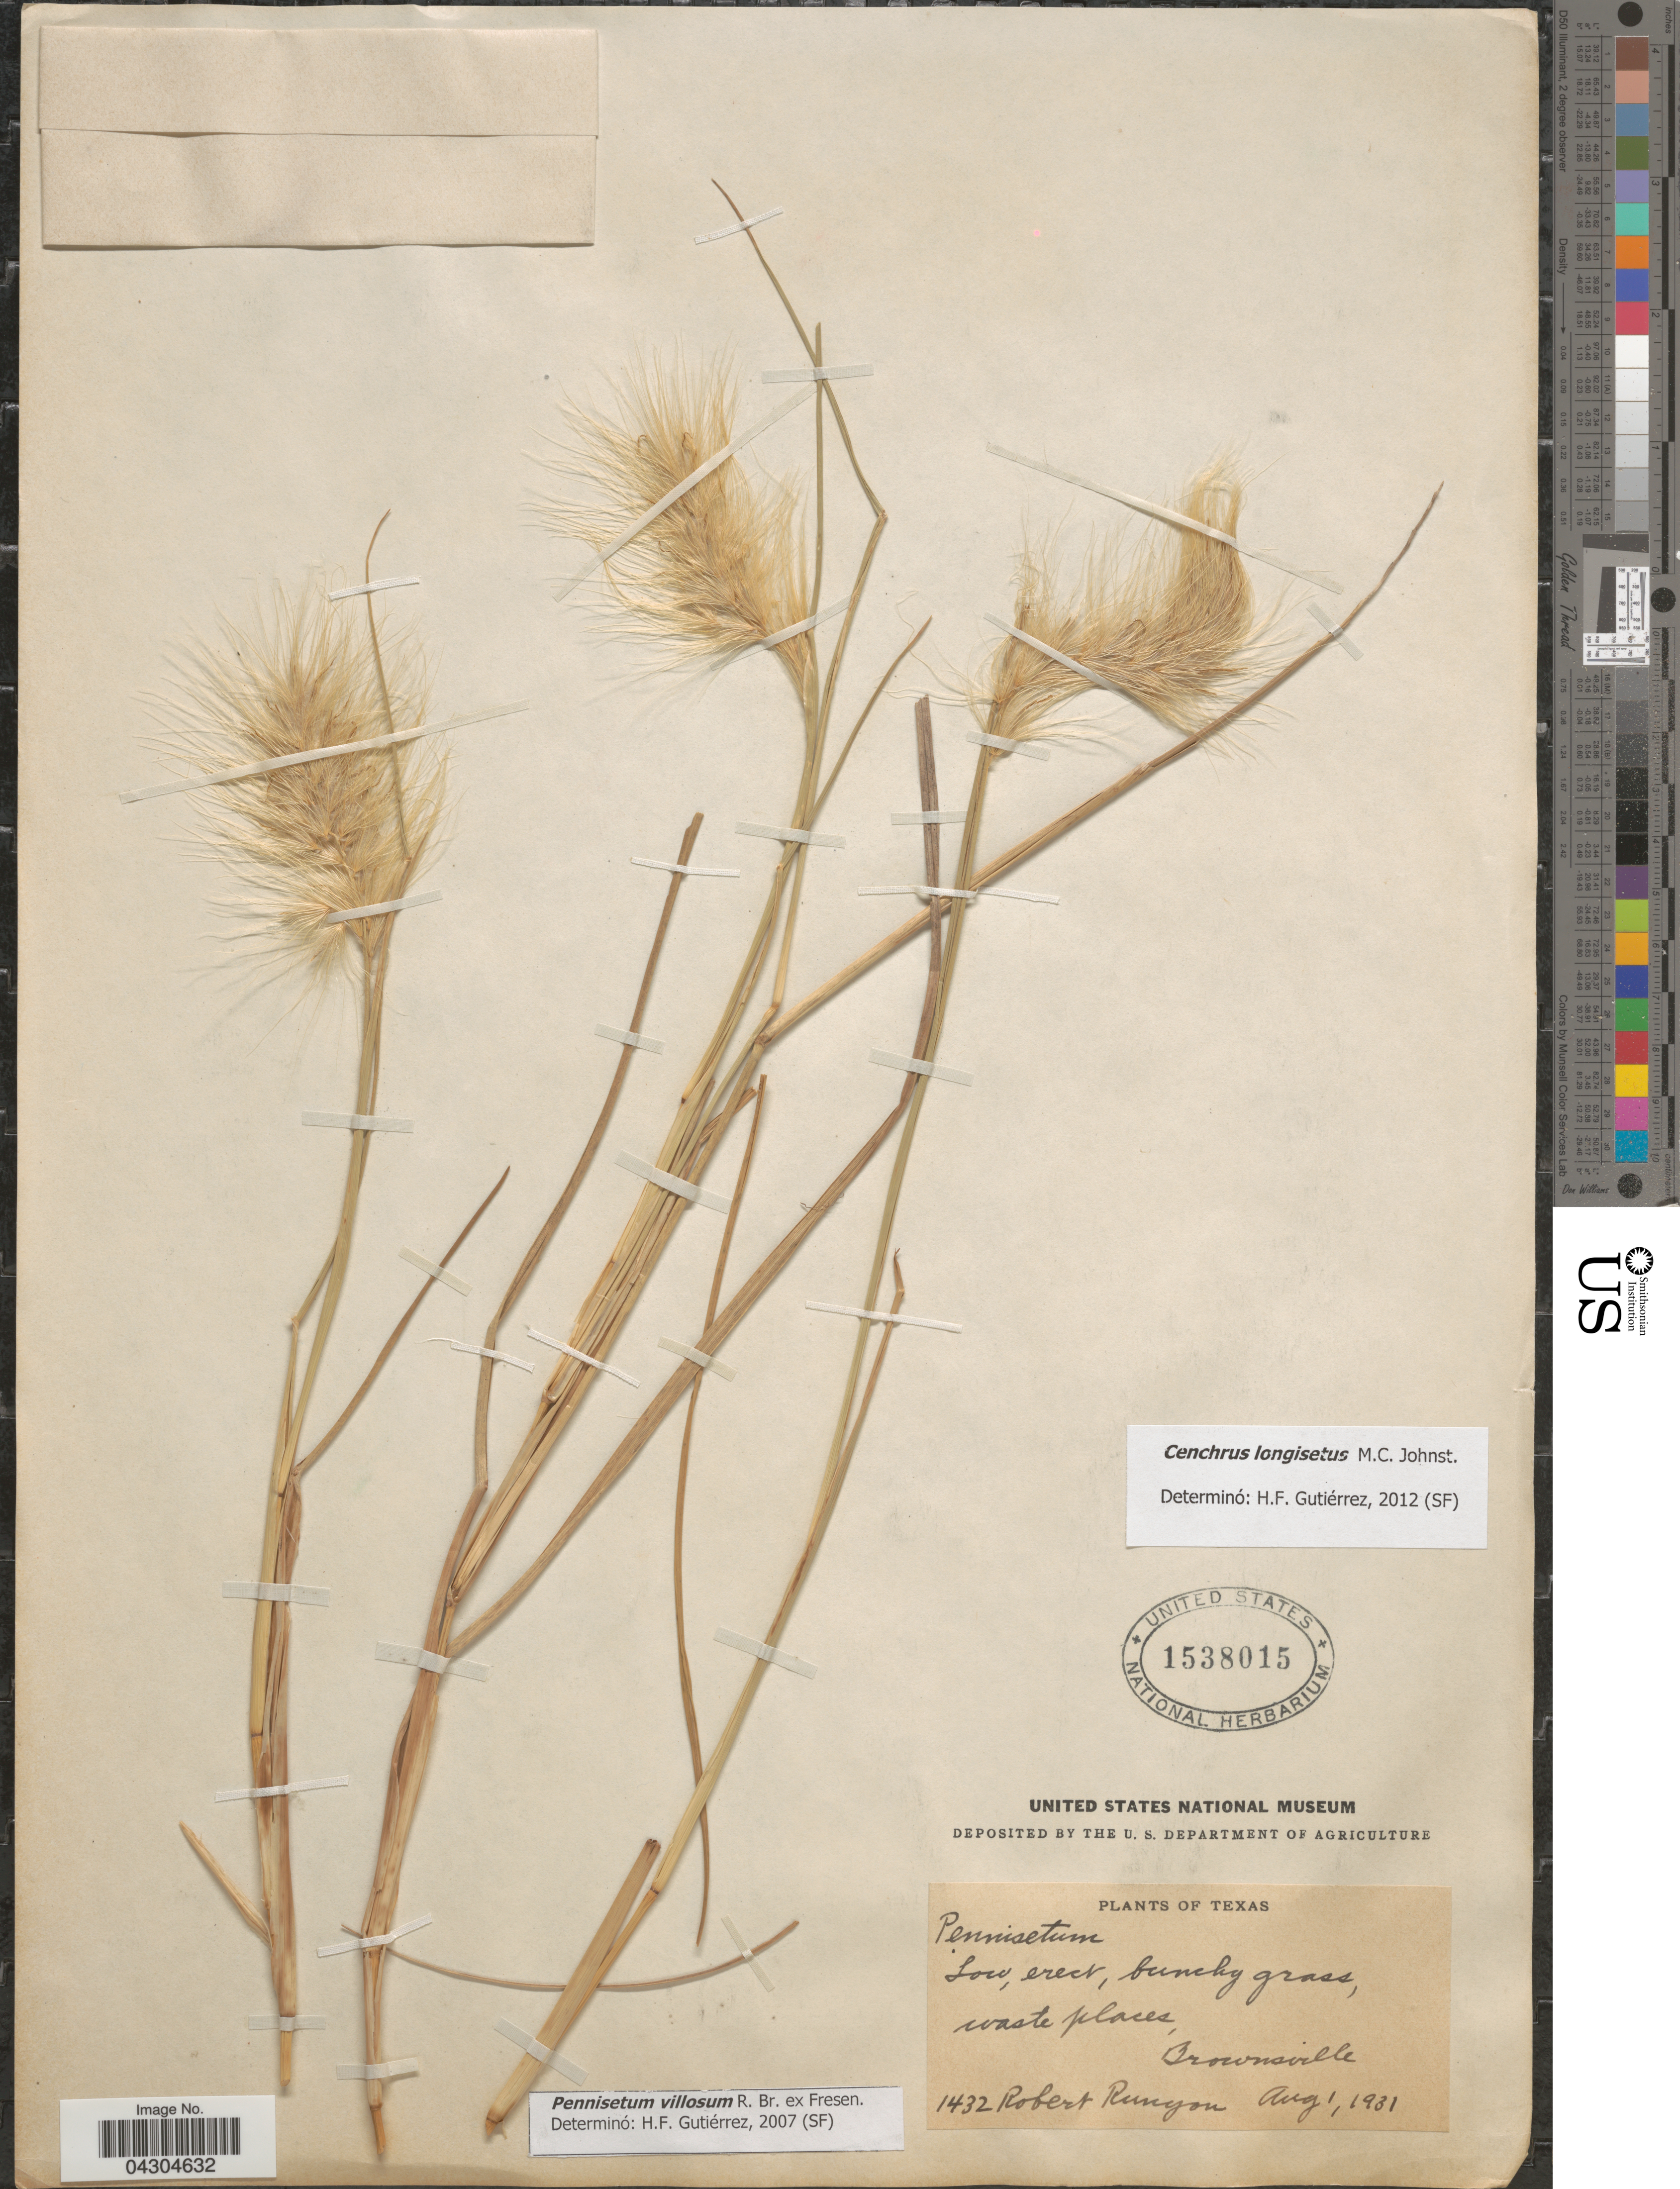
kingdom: Plantae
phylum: Tracheophyta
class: Liliopsida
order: Poales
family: Poaceae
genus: Cenchrus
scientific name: Cenchrus longisetus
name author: M.C. Johnst.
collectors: R. Runyon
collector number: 1432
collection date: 1931-08-01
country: United States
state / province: Texas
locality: Low, erect, bunchy grass, waste places, Brownsville.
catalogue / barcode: US 1538015